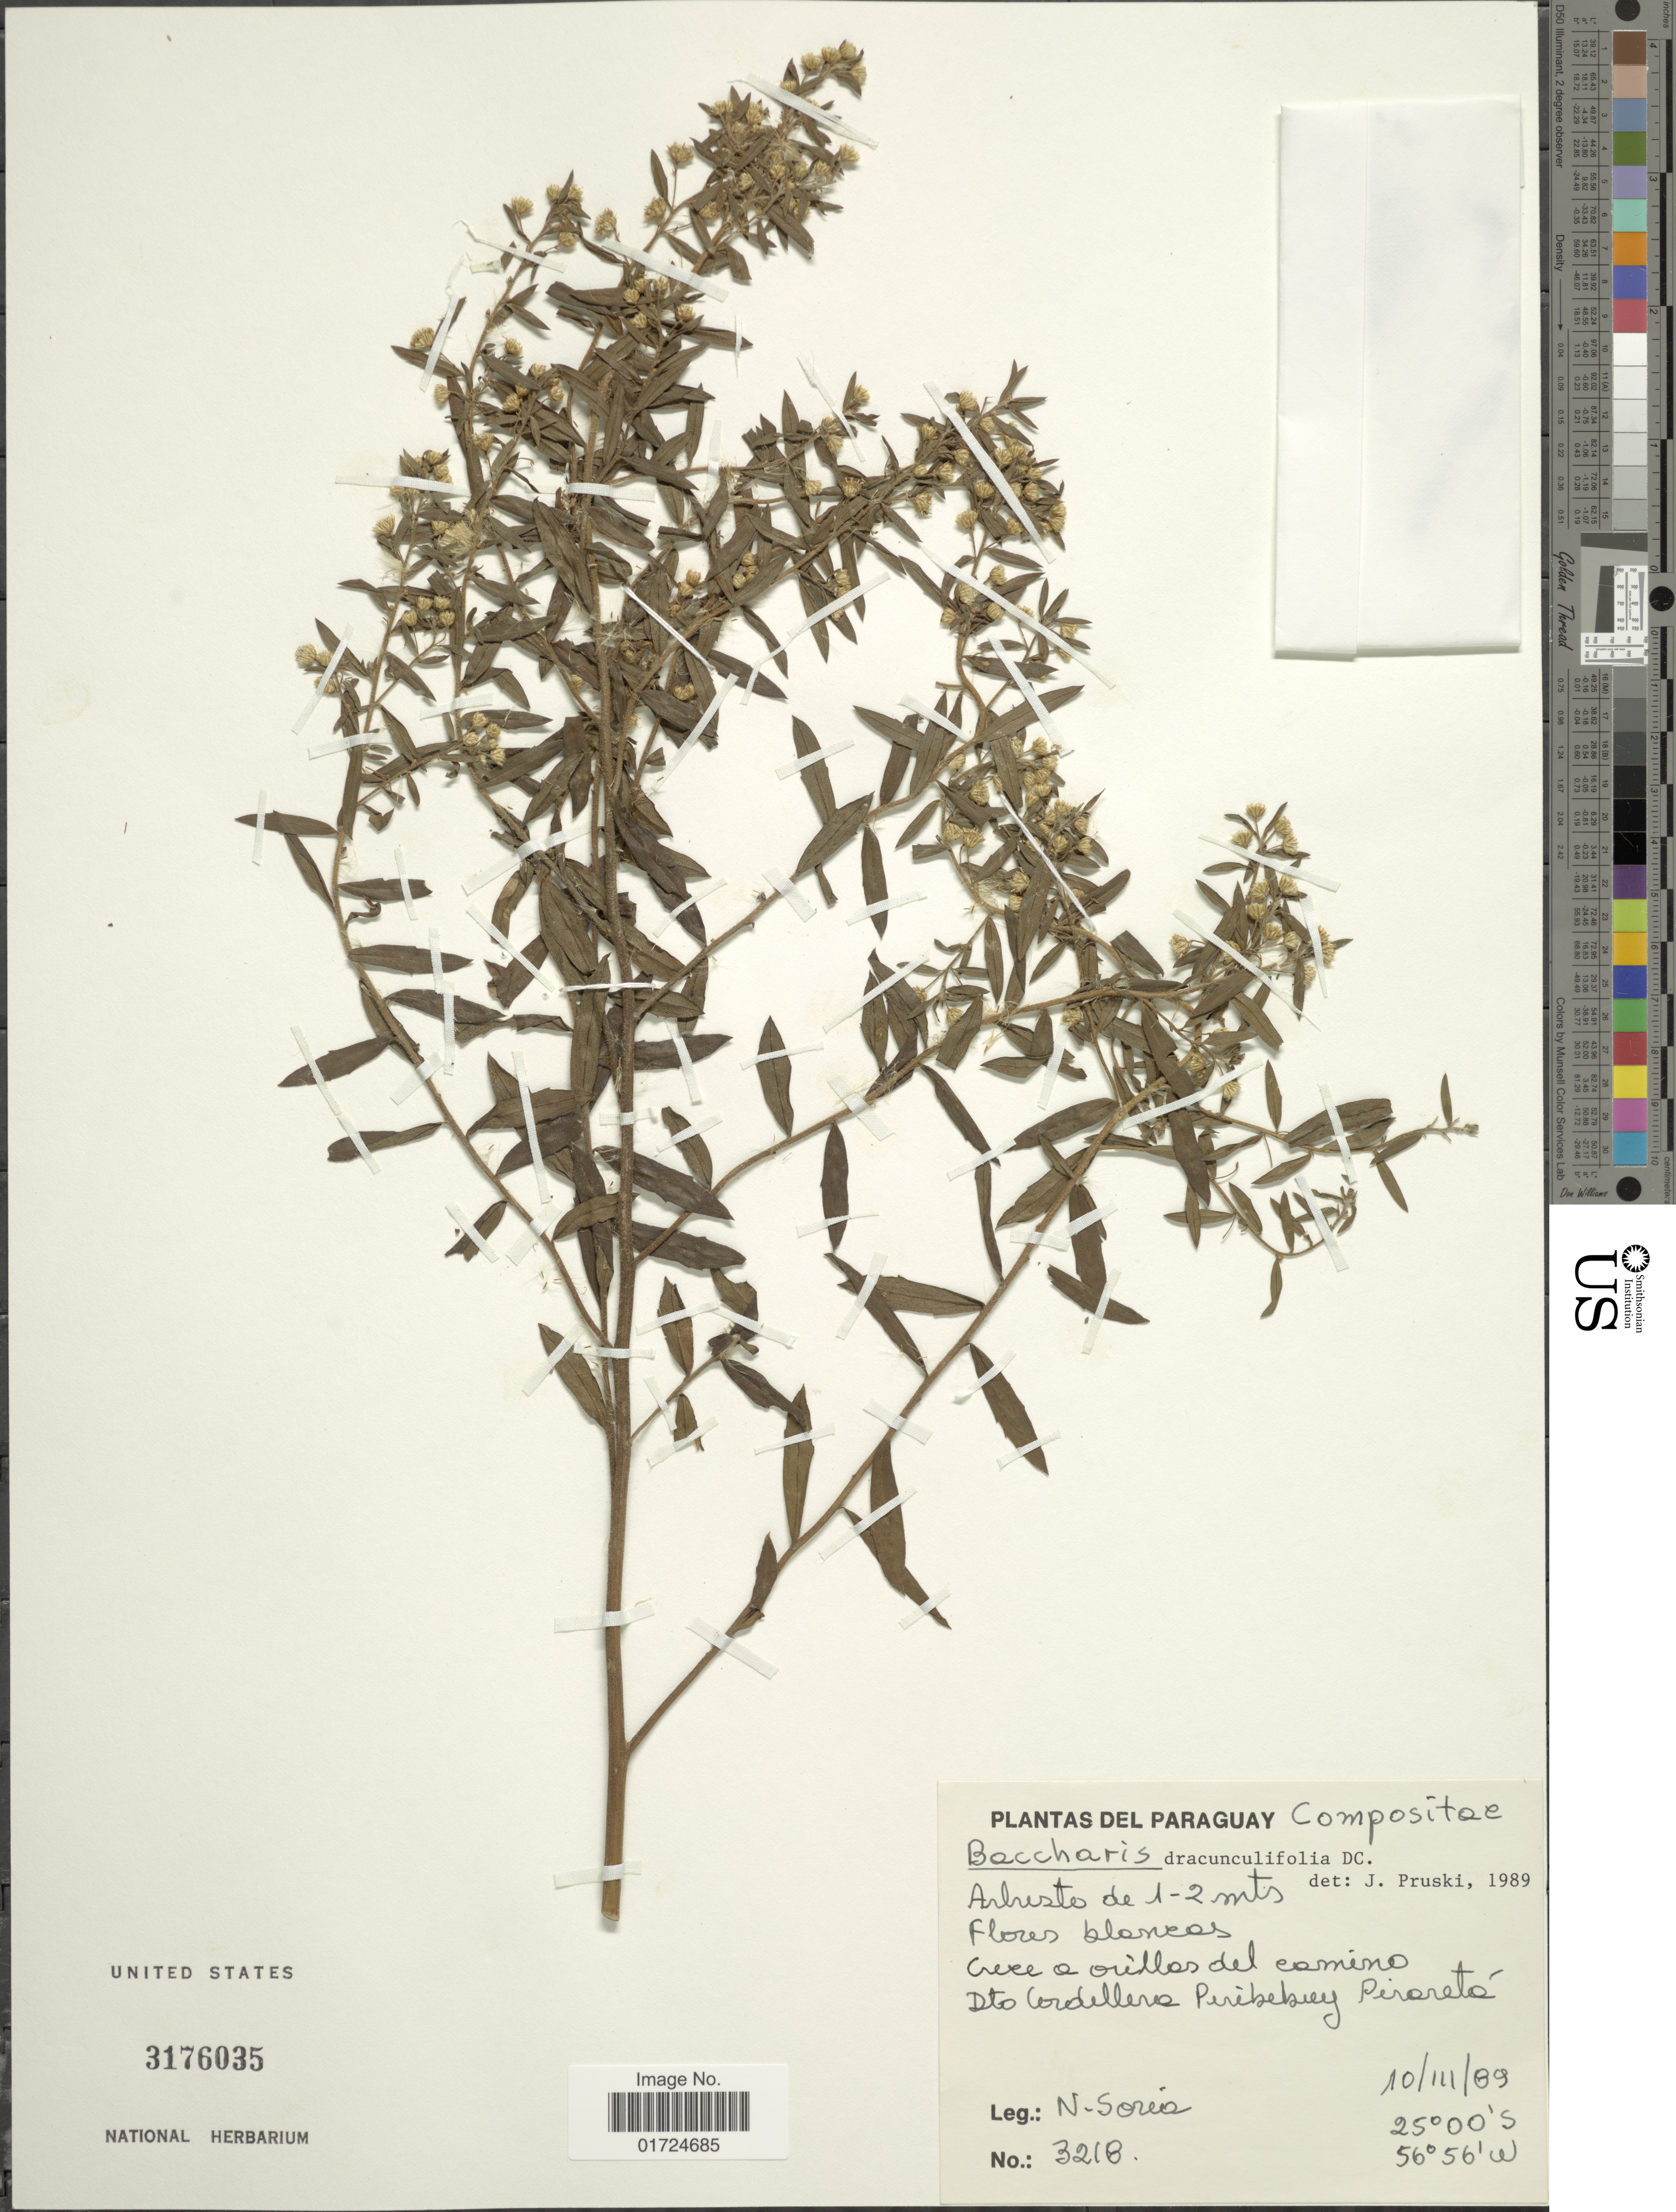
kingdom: Plantae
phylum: Tracheophyta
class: Magnoliopsida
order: Asterales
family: Asteraceae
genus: Baccharis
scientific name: Baccharis dracunculifolia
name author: DC.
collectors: N. Soria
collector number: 3218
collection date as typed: Transcribed d/m/y: 10/3/9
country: Paraguay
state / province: Cordillera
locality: Cerca a orillas del camino, Dto Cordillera Peribebuy Piraretá.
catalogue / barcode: US 3176035